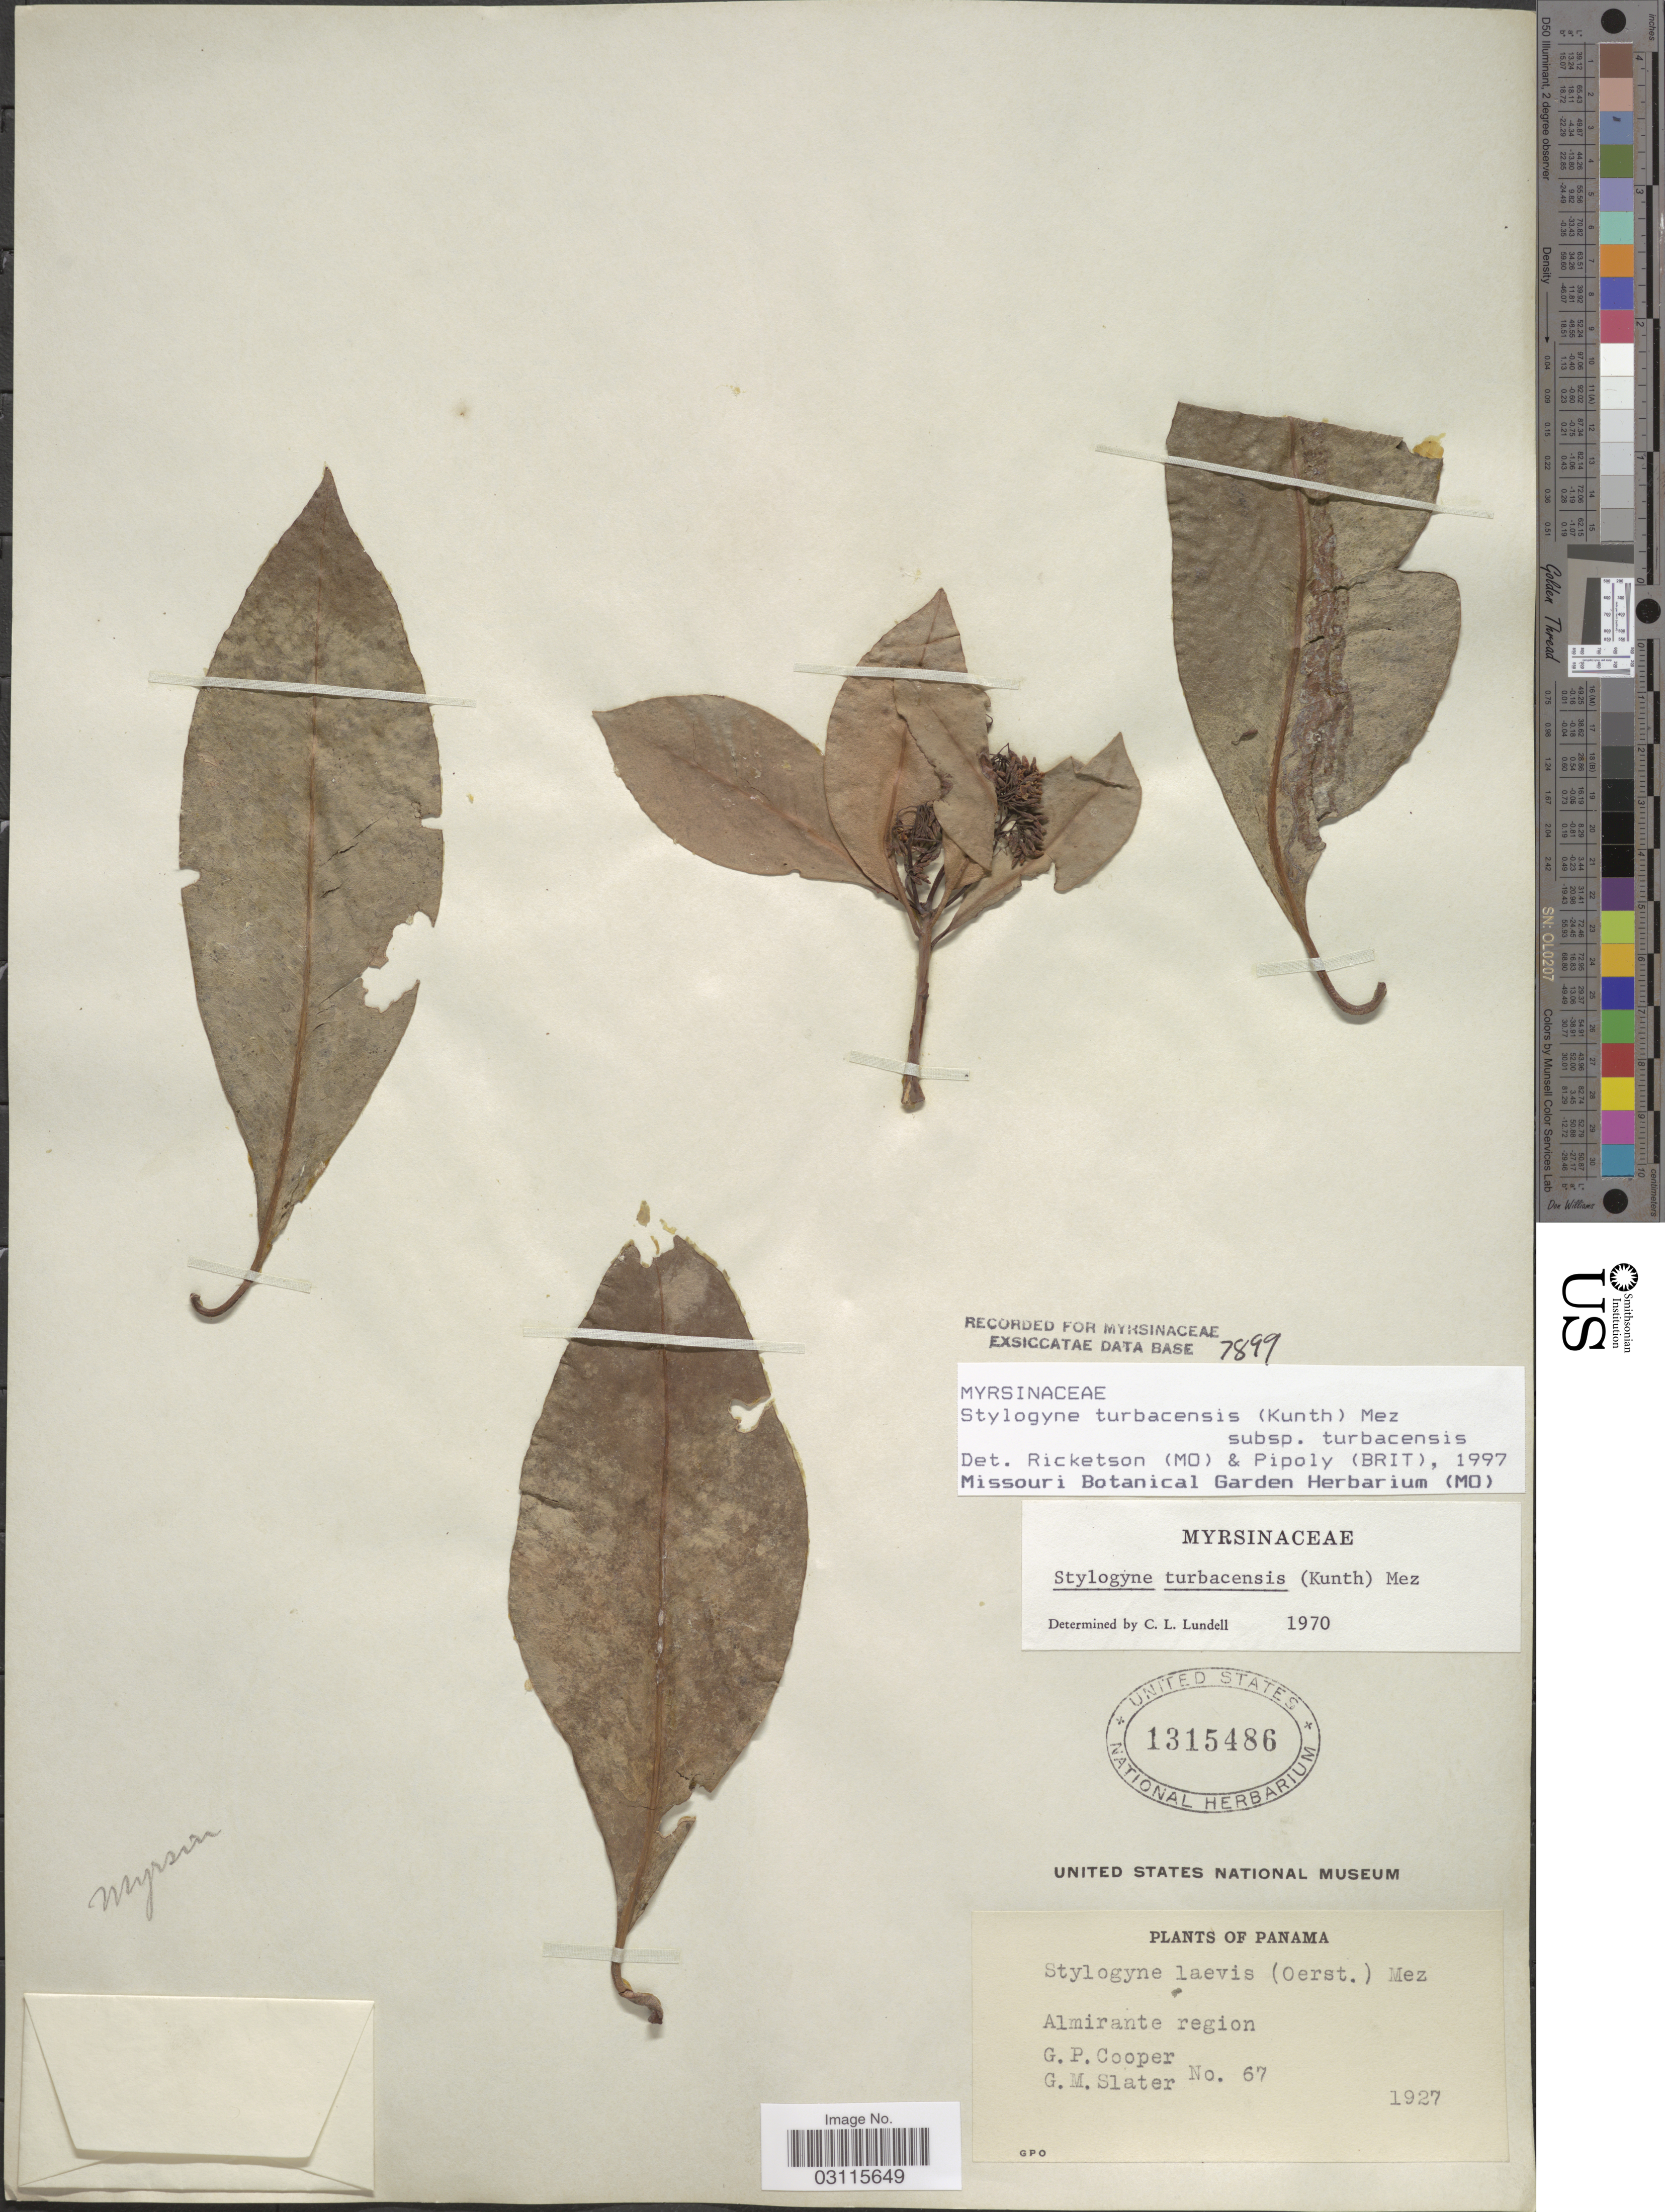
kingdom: Plantae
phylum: Tracheophyta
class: Magnoliopsida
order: Ericales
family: Primulaceae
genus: Stylogyne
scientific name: Stylogyne turbacensis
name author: (Kunth) Mez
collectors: G. Cooper & G. Slater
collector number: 67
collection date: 1927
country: Panama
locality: Almirante region.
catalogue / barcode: US 1315486